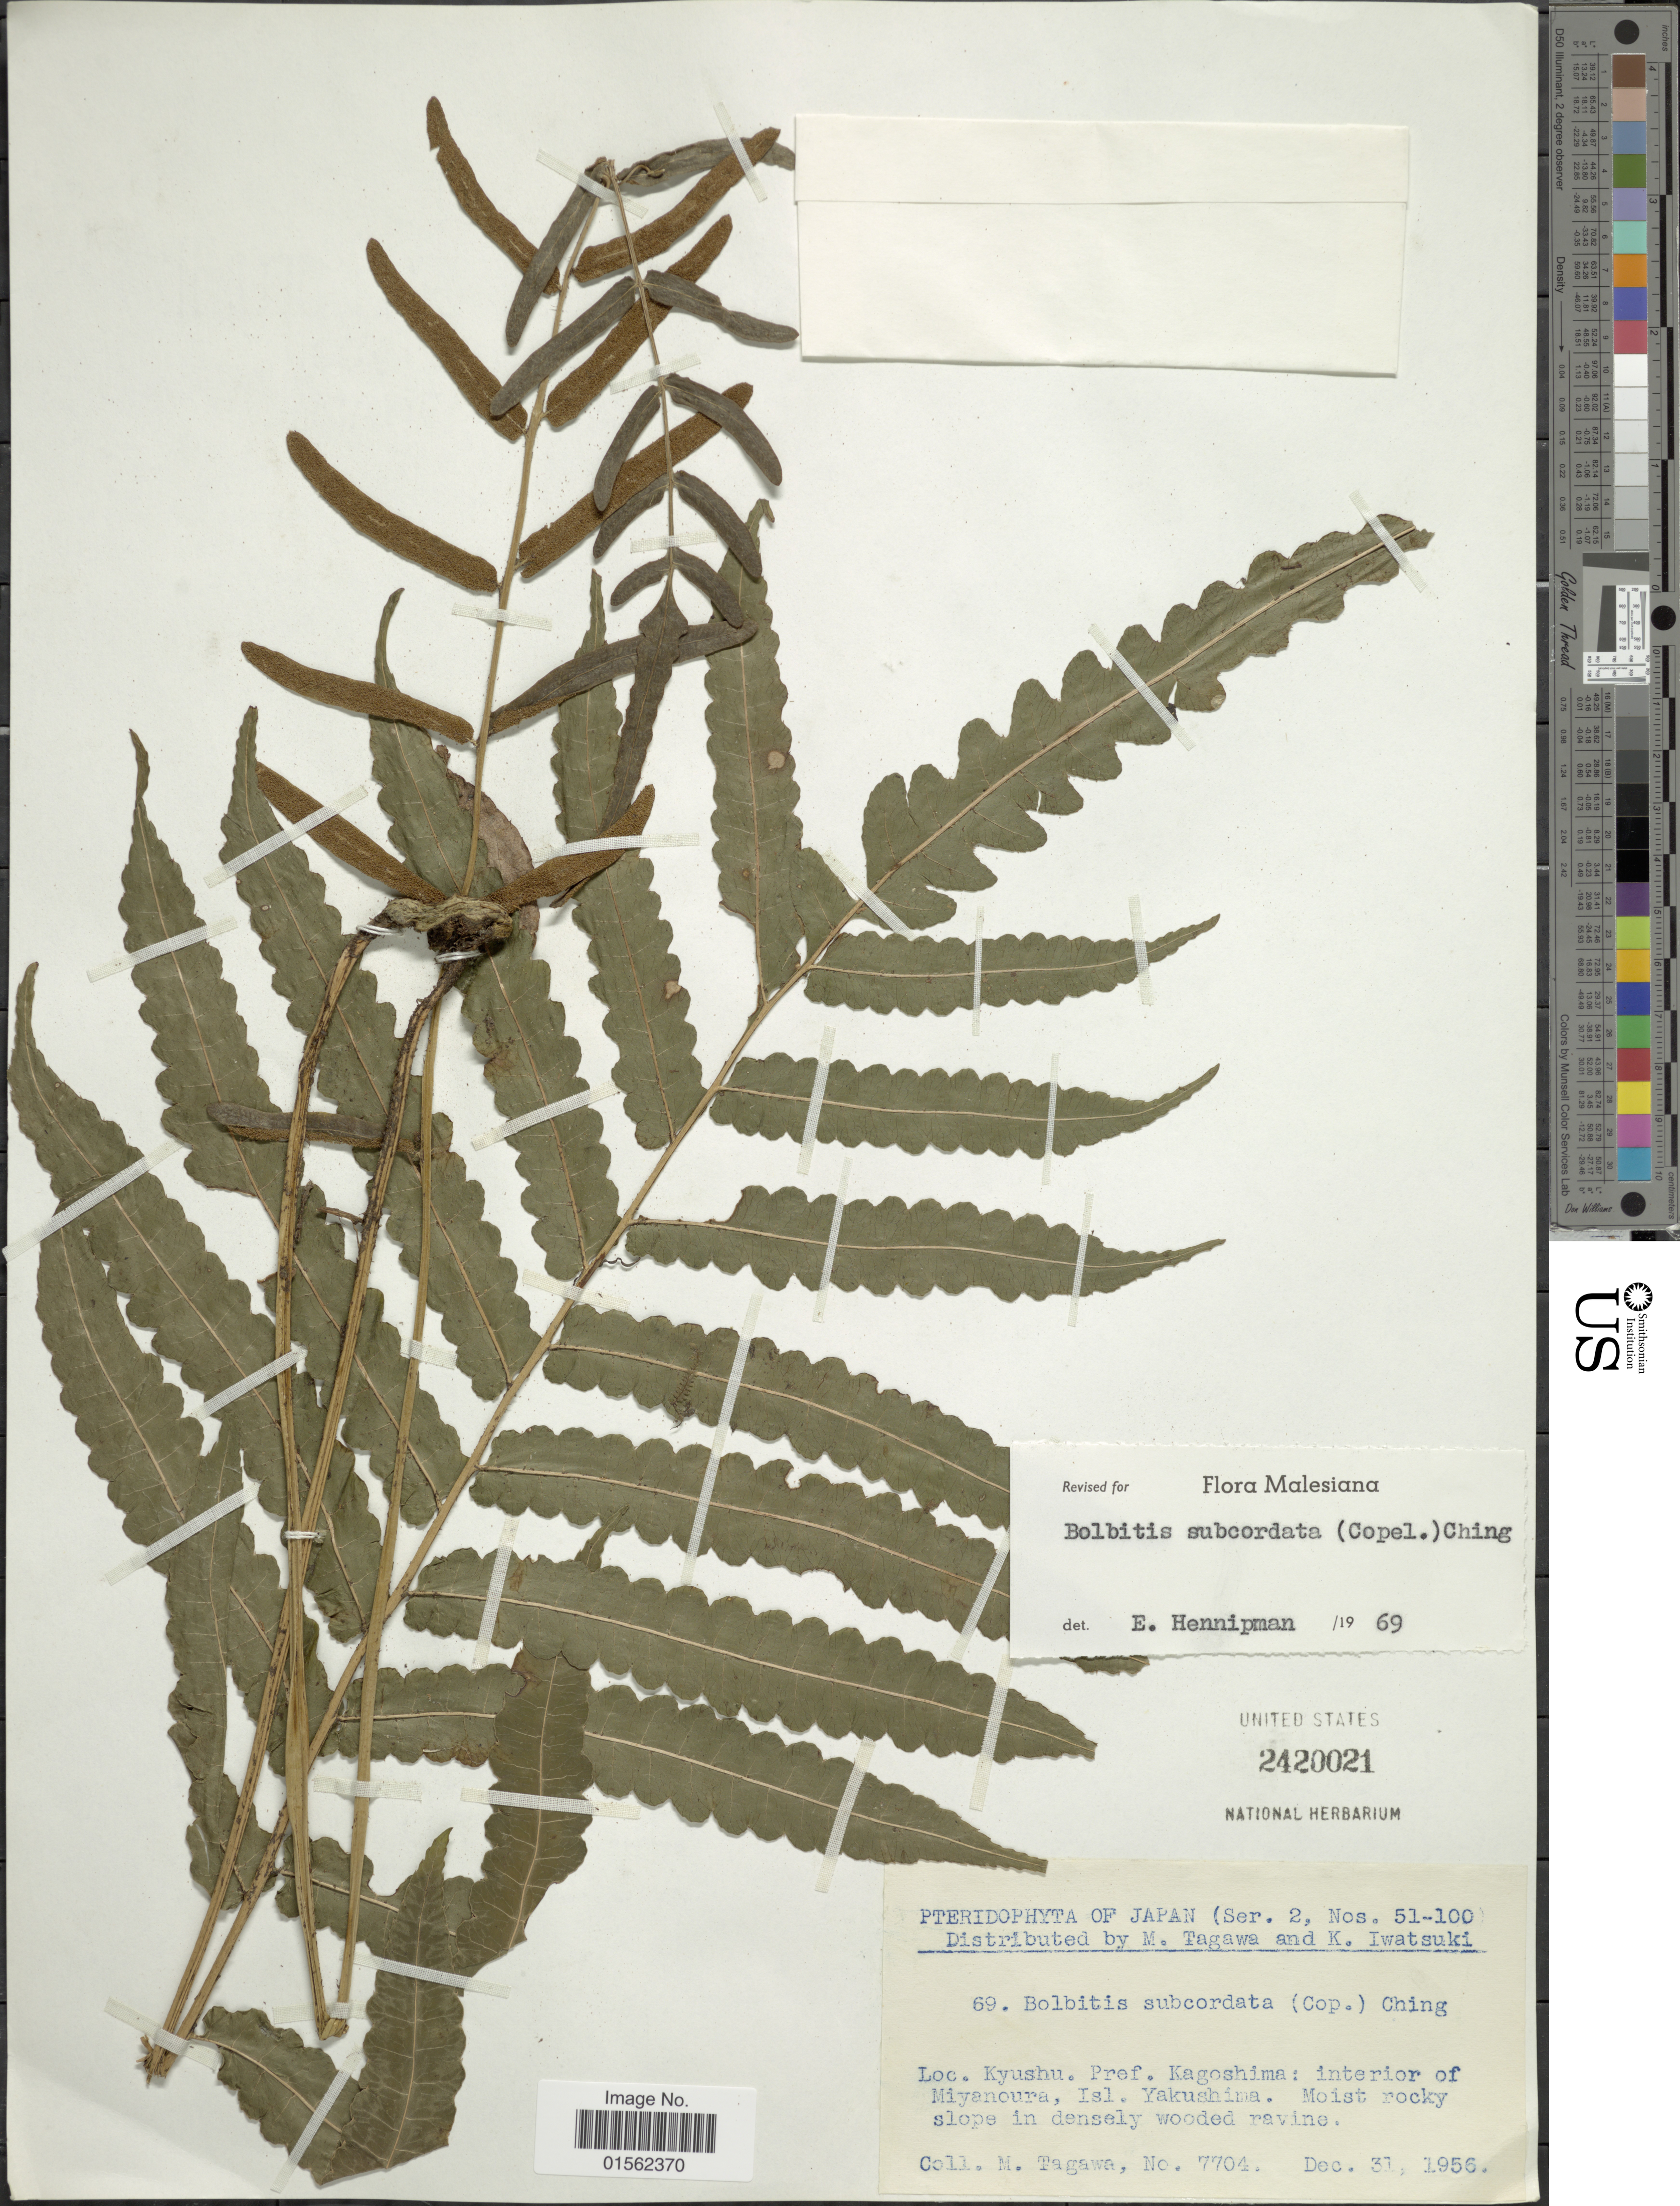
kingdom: Plantae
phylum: Tracheophyta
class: Polypodiopsida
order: Polypodiales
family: Dryopteridaceae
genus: Bolbitis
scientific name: Bolbitis subcordata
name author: (Copel.) Ching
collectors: M. Tagawa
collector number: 7704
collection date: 1956-12-31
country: Japan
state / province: Kagosima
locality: Kyushu, Pref. Kagoshima: interior of Miyanoura, Isl. Yakushima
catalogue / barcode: US 2420021